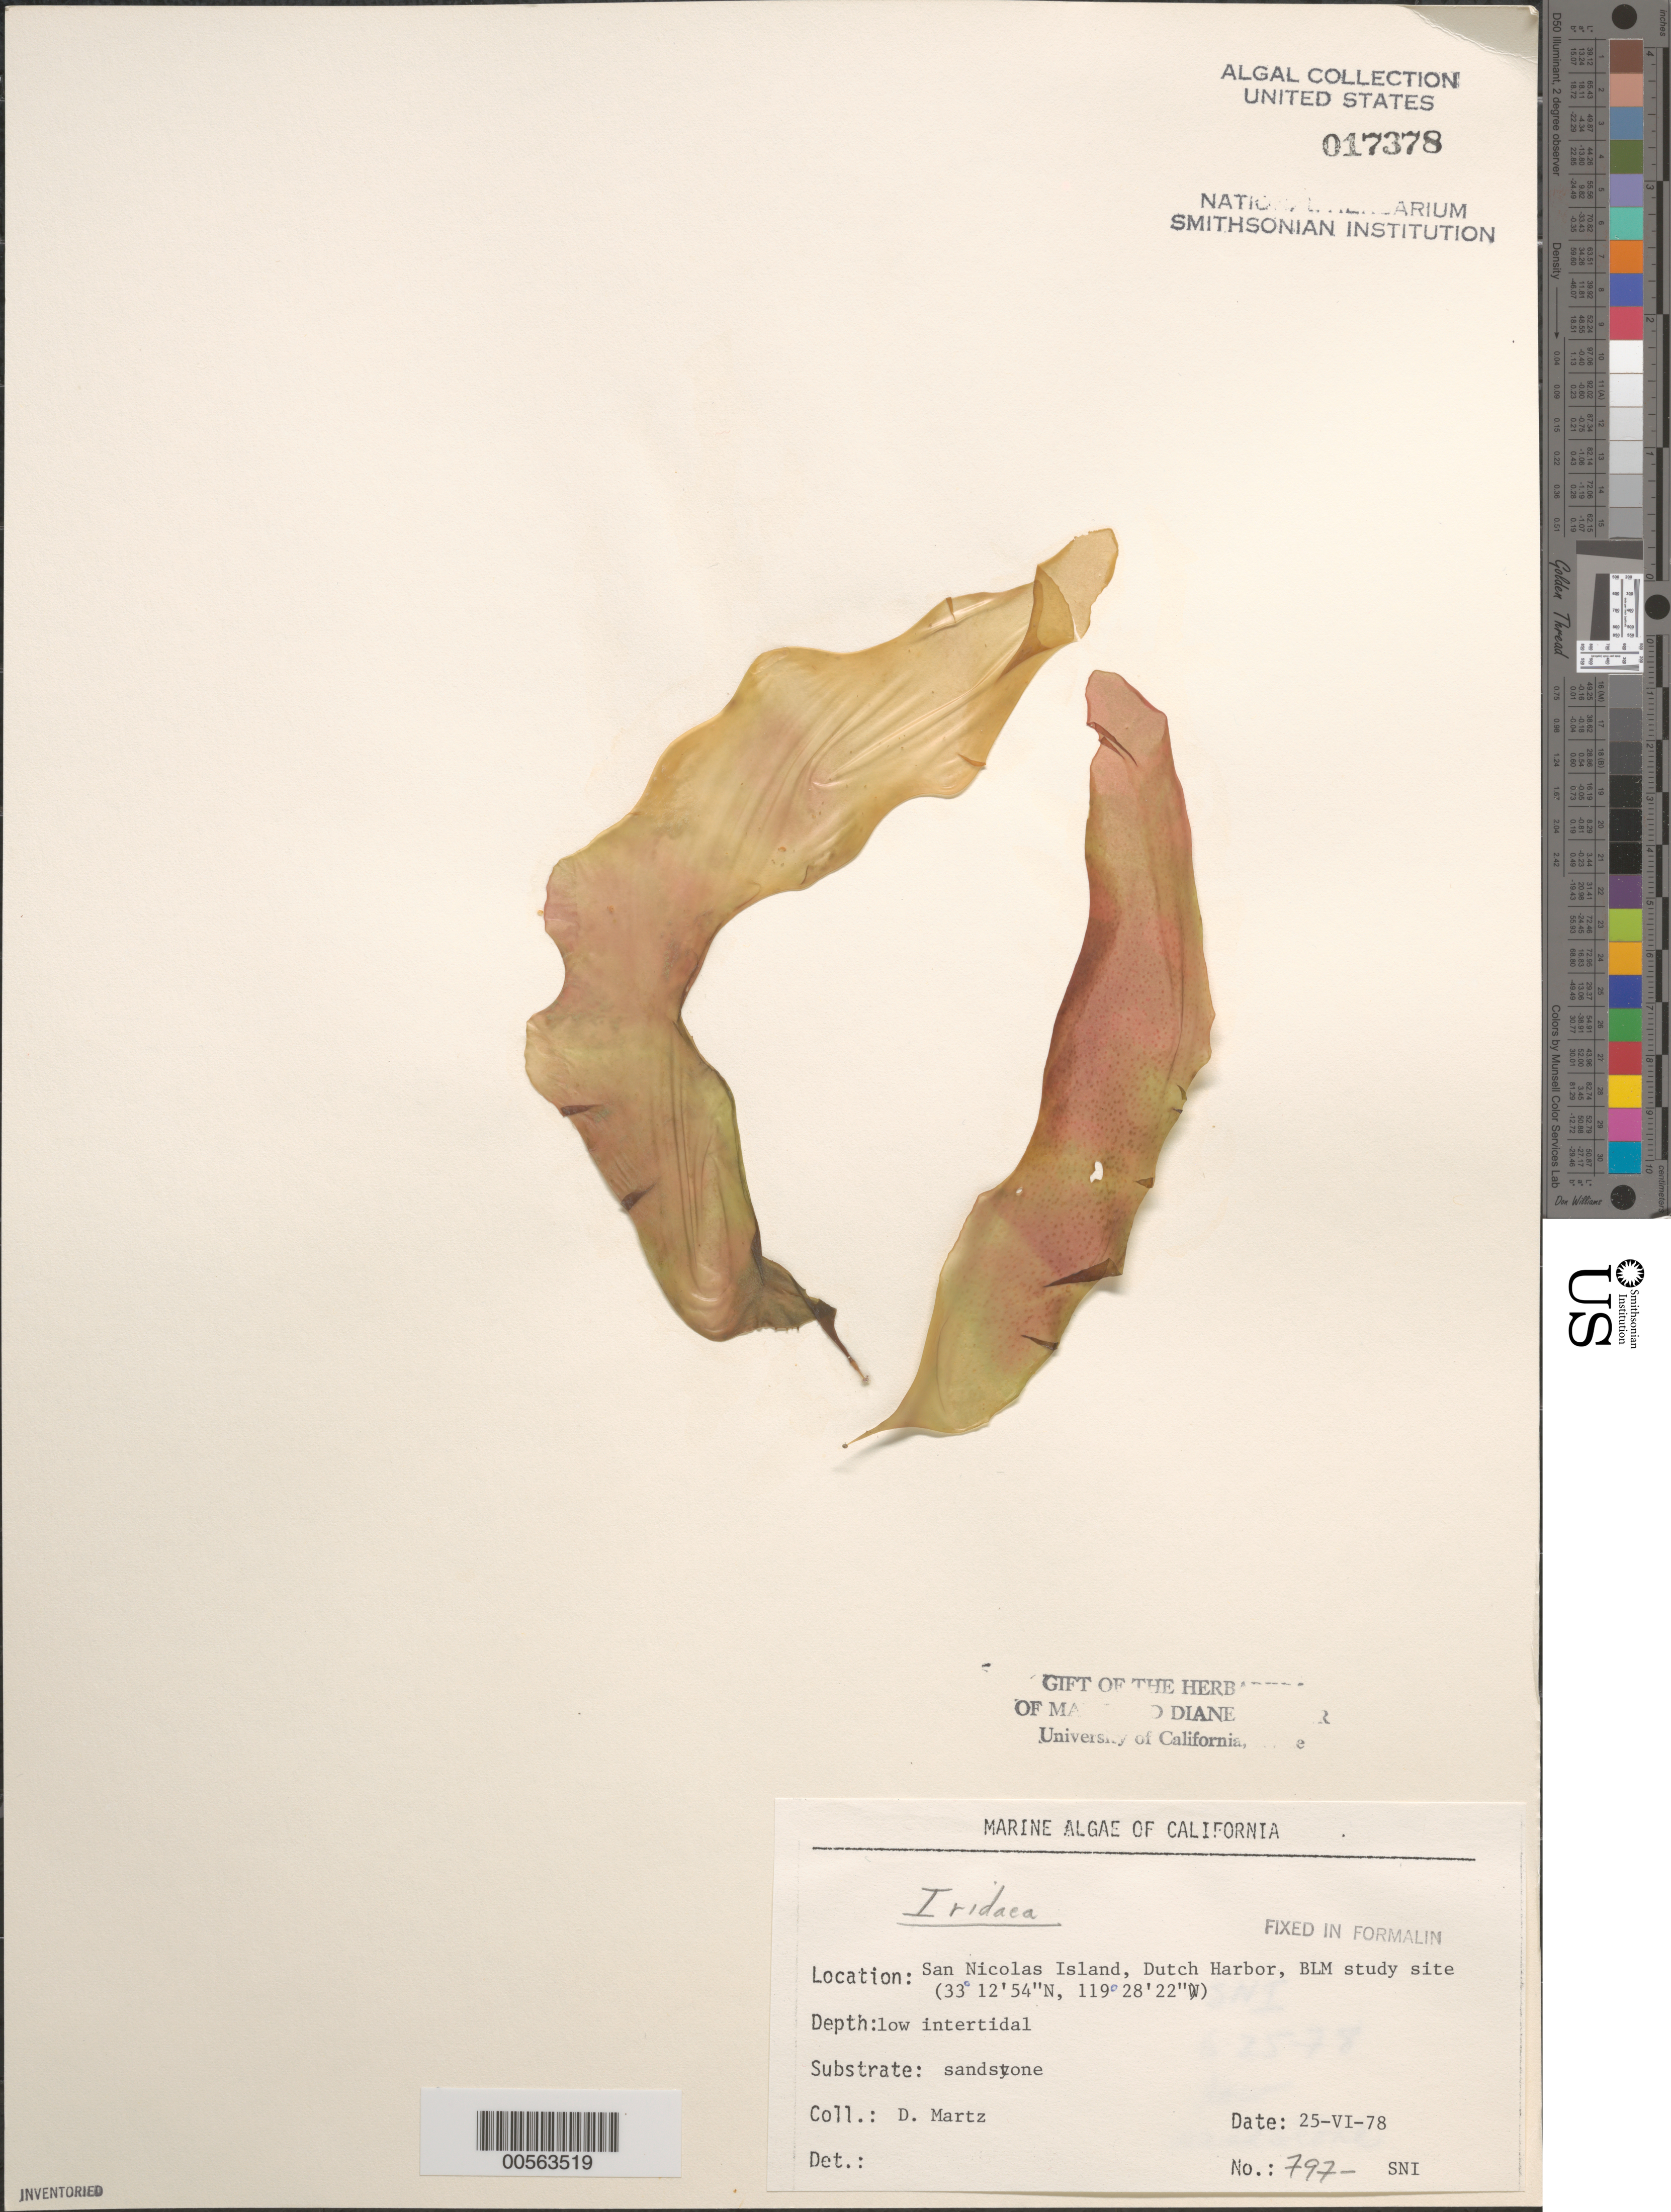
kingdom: Plantae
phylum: Rhodophyta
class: Florideophyceae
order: Gigartinales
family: Gigartinaceae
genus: Iridaea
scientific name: Iridaea sp.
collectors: D. Martz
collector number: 797-sni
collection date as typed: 25 Jun 1978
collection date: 1978-06-25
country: United States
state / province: California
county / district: Ventura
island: San Nicolas Island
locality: Dutch Harbor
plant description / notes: BLM-SOCALBIGHT Rocky Intertidal Survey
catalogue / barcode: US 17378